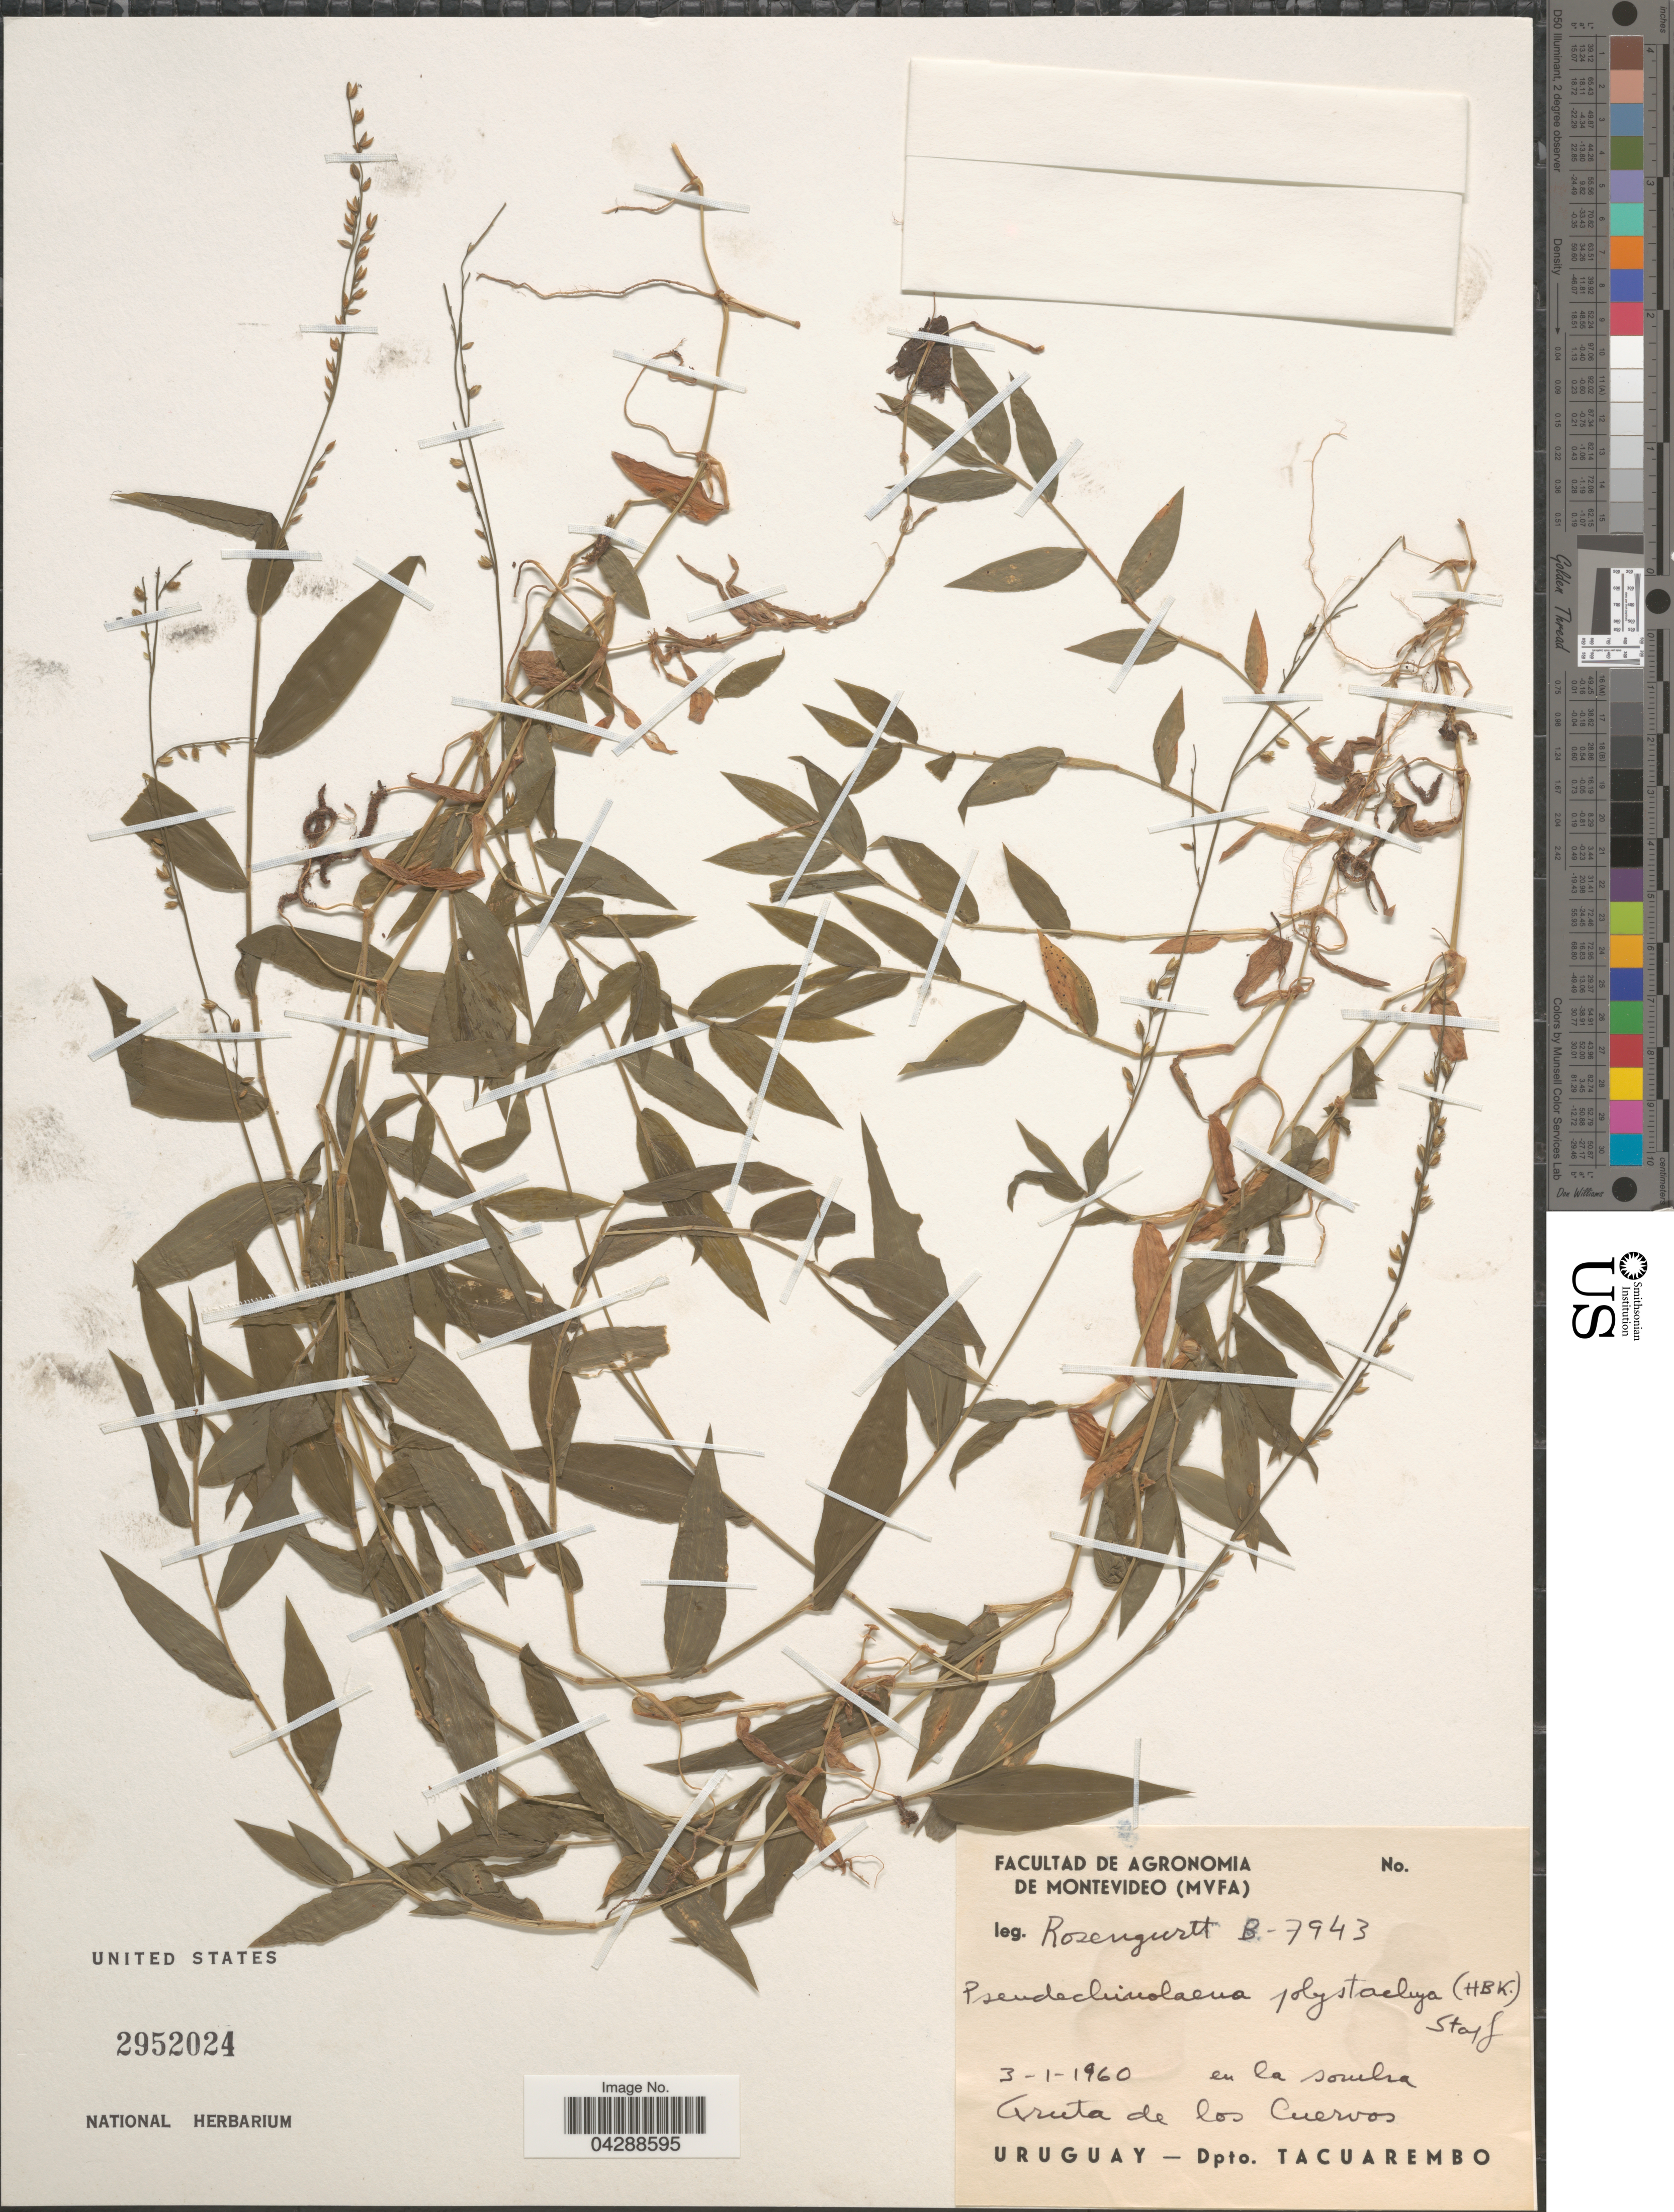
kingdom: Plantae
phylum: Tracheophyta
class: Liliopsida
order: Poales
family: Poaceae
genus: Pseudechinolaena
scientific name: Pseudechinolaena polystachya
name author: (Kunth) Stapf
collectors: Rosengurtt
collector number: B-7943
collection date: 1960-01-03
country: Uruguay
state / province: Tacuarembó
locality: Aruta de los Cuervos. Dpto. Tacuarembo.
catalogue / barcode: US 2952024